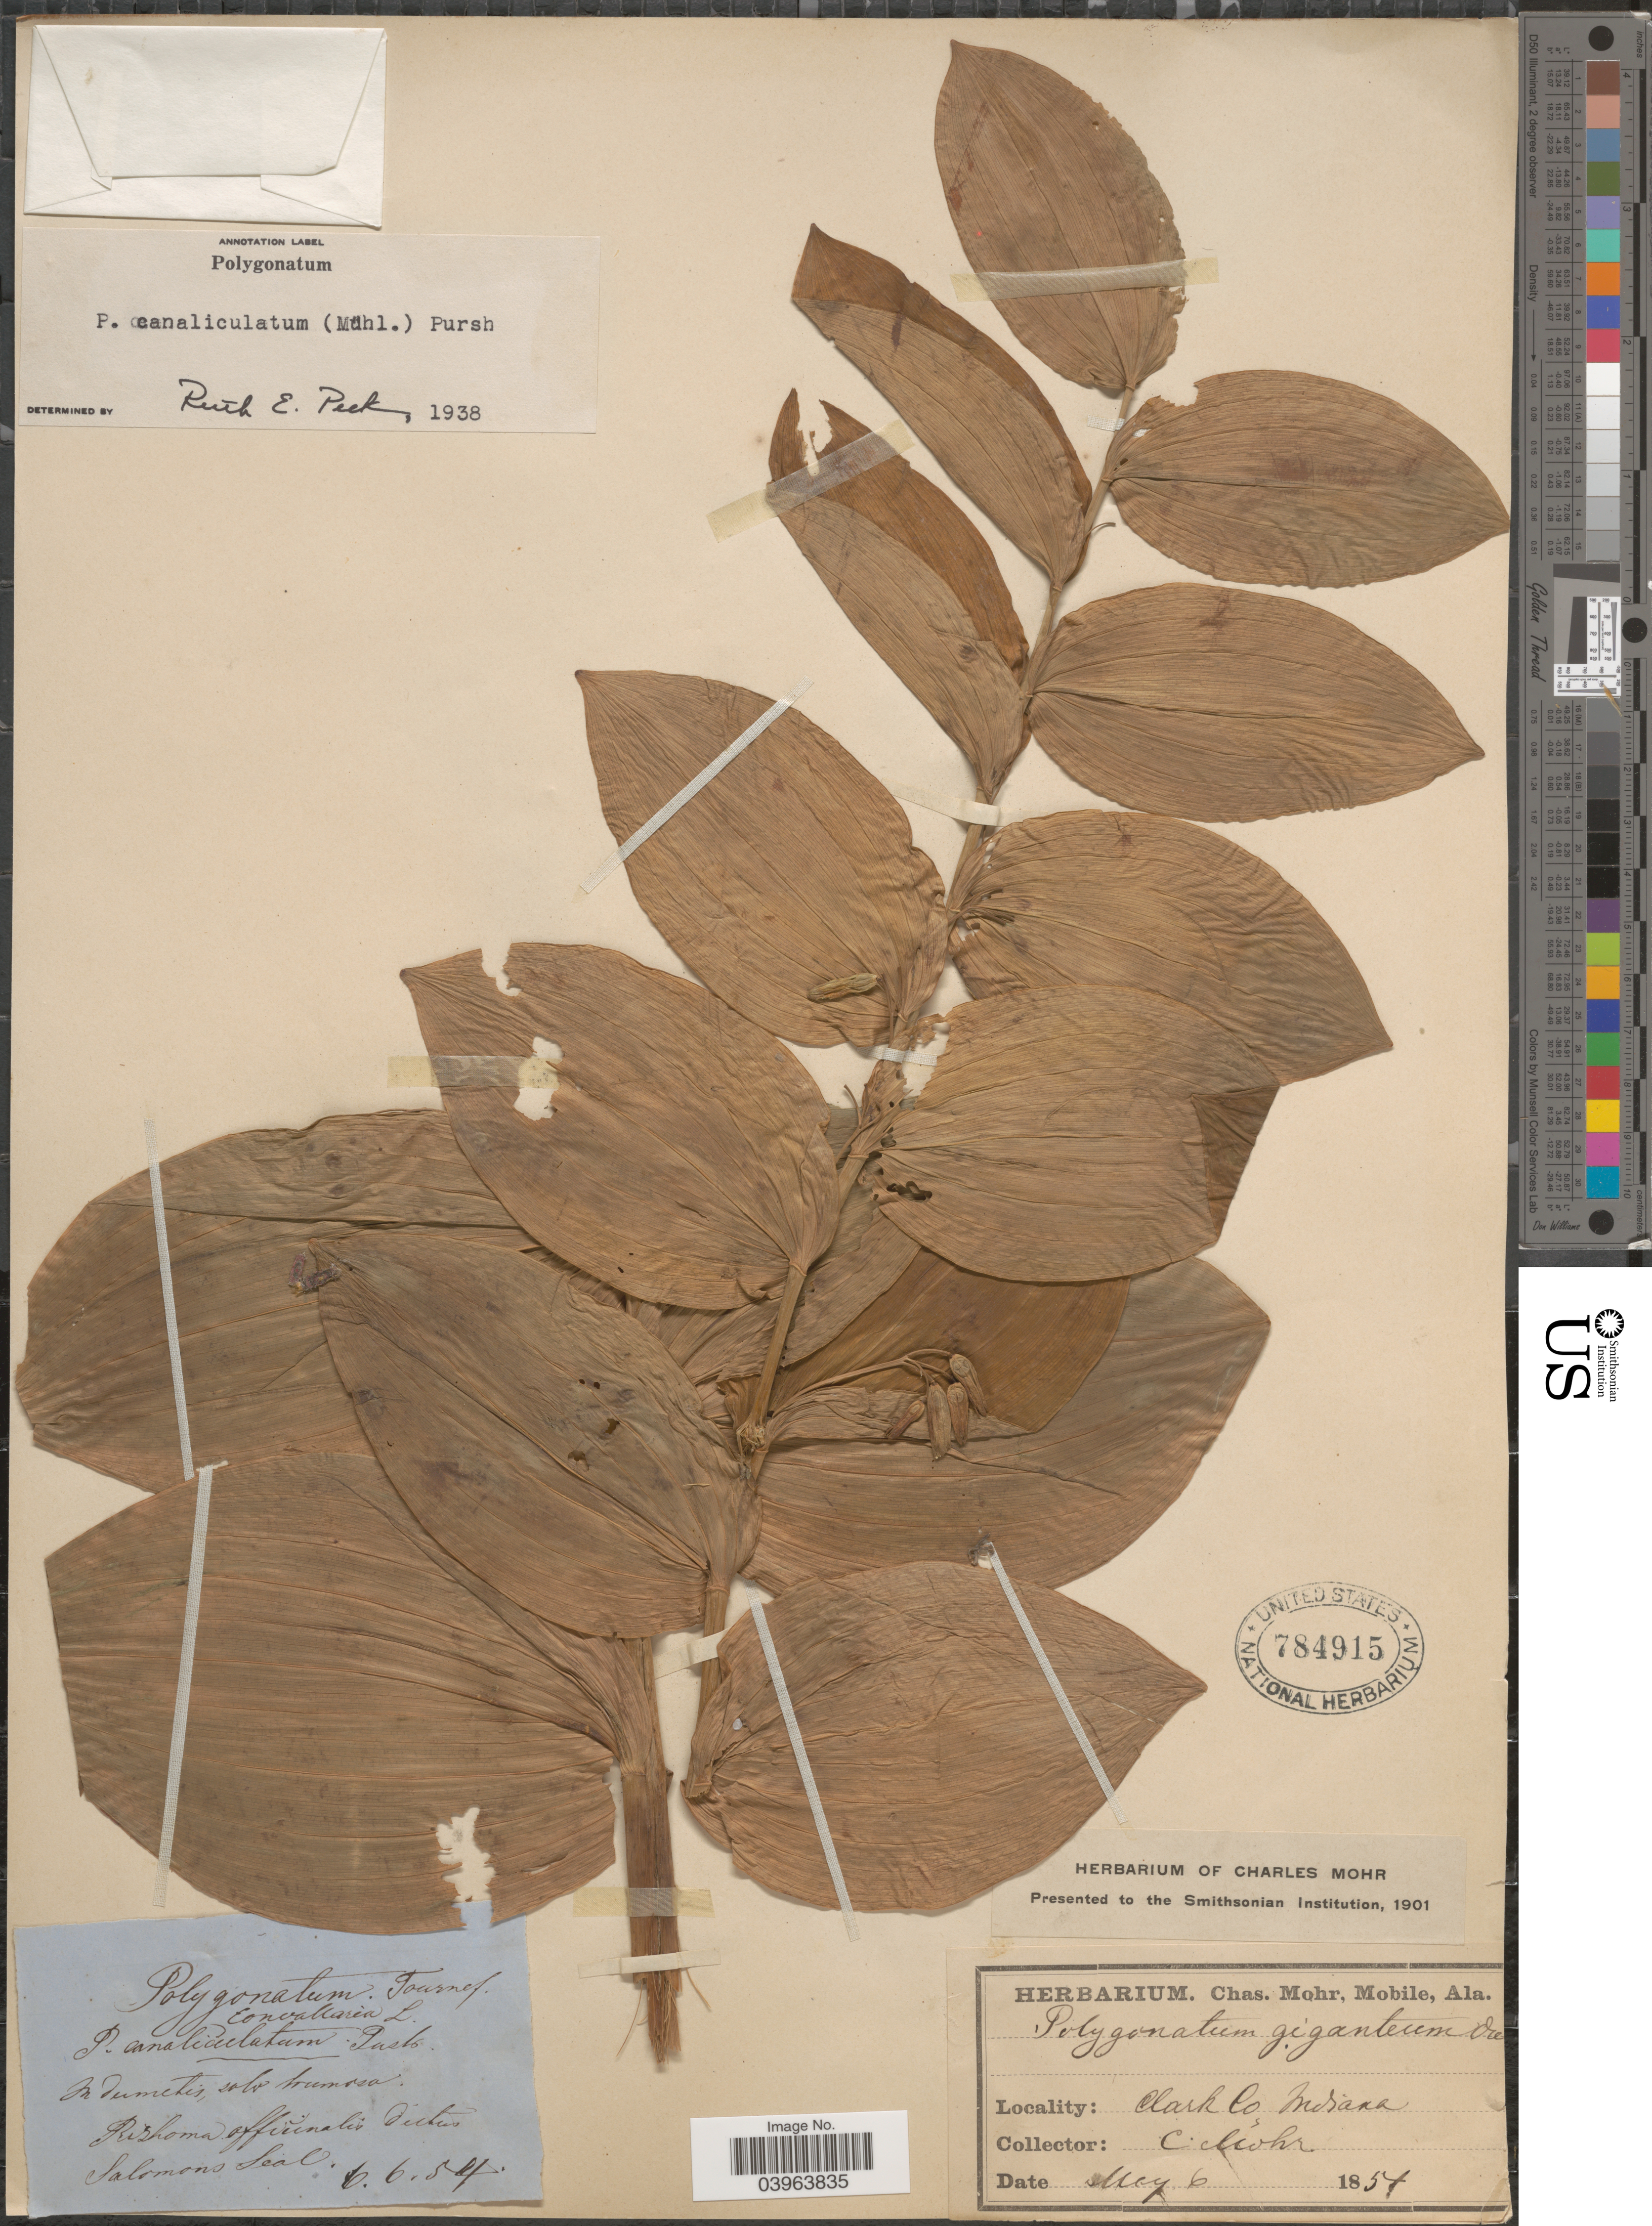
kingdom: Plantae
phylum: Tracheophyta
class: Liliopsida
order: Asparagales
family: Asparagaceae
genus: Polygonatum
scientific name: Polygonatum commutatum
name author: (Schult. f.) A. Dietr.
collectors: Mohr, C. T. (herbarium)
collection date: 1854-06-06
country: United States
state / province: Indiana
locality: Clark Co.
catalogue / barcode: US 784915